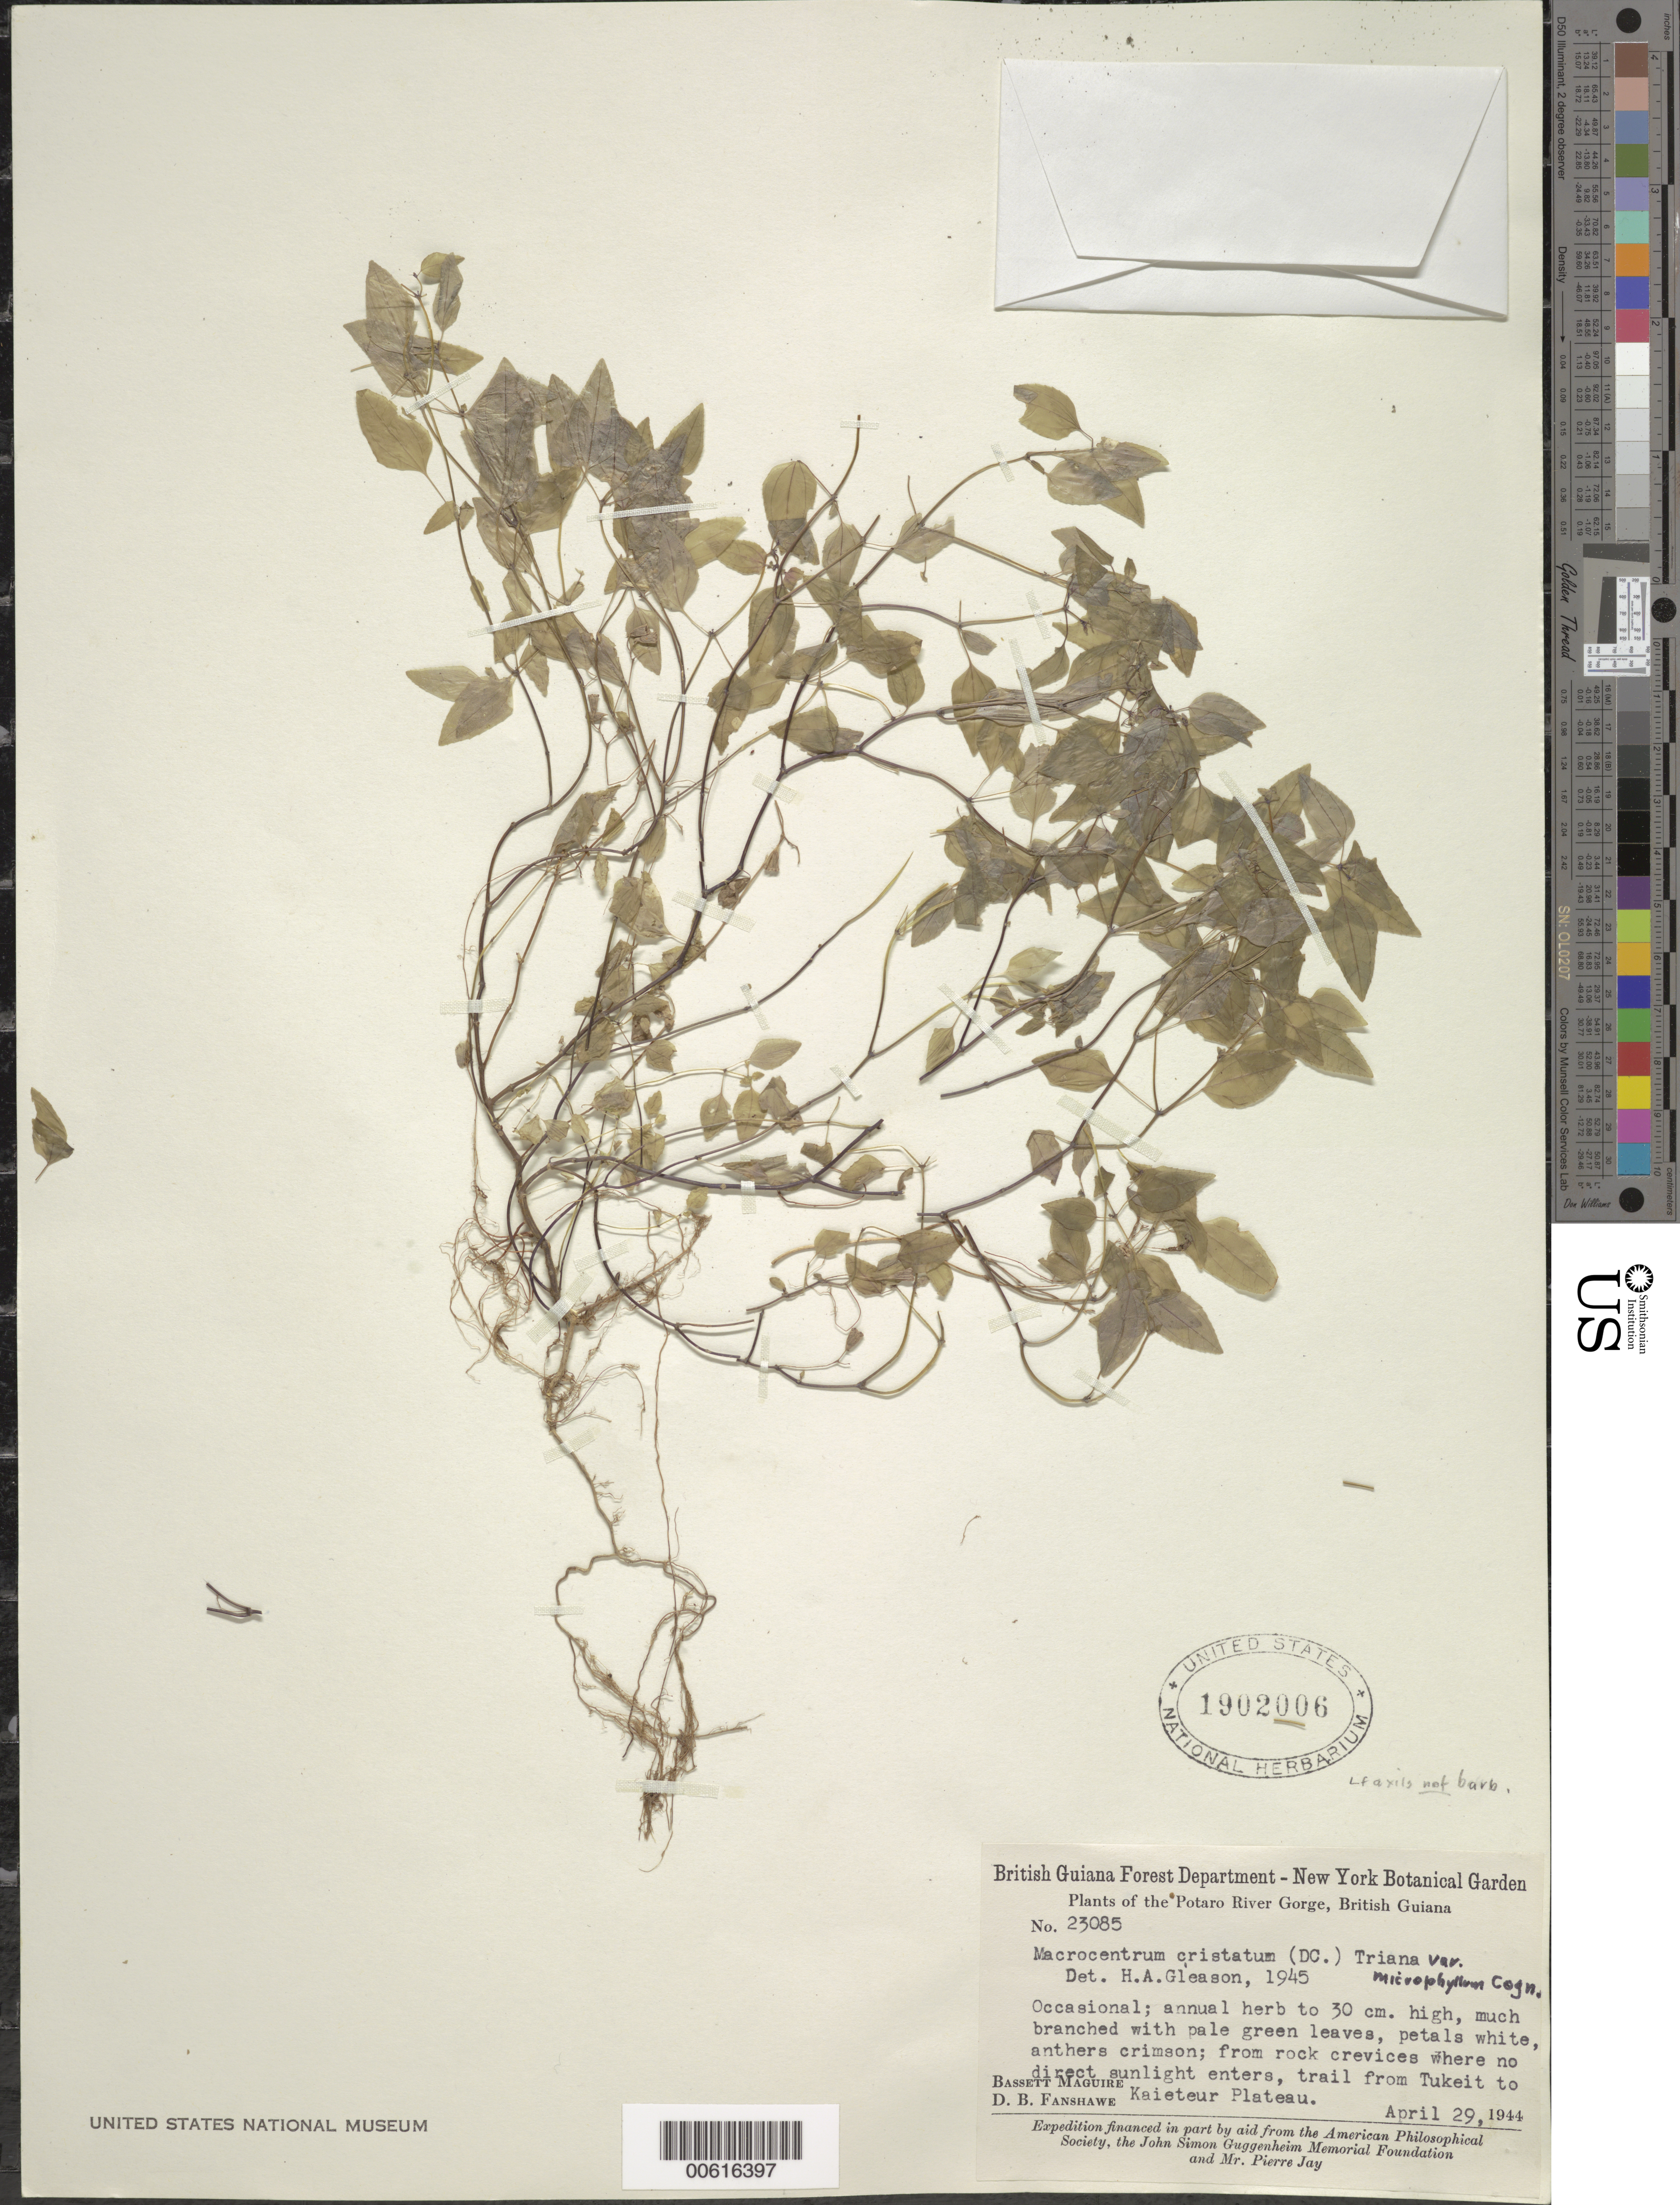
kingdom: Plantae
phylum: Tracheophyta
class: Magnoliopsida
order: Myrtales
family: Melastomataceae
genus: Macrocentrum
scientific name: Macrocentrum cristatum var. microphyllum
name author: Cogn.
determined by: Wurdack, John J., (US), US (UNITED STATES)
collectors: B. Maguire & D. B. Fanshawe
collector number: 23085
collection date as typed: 29-Apr-44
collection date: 1944-04-29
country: Guyana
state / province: Potaro-Siparuni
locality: Potaro River Gorge, trail from Tukeit to Kaiatuk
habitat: Rock crevices where no direct sunlight enters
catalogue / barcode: US 1902006